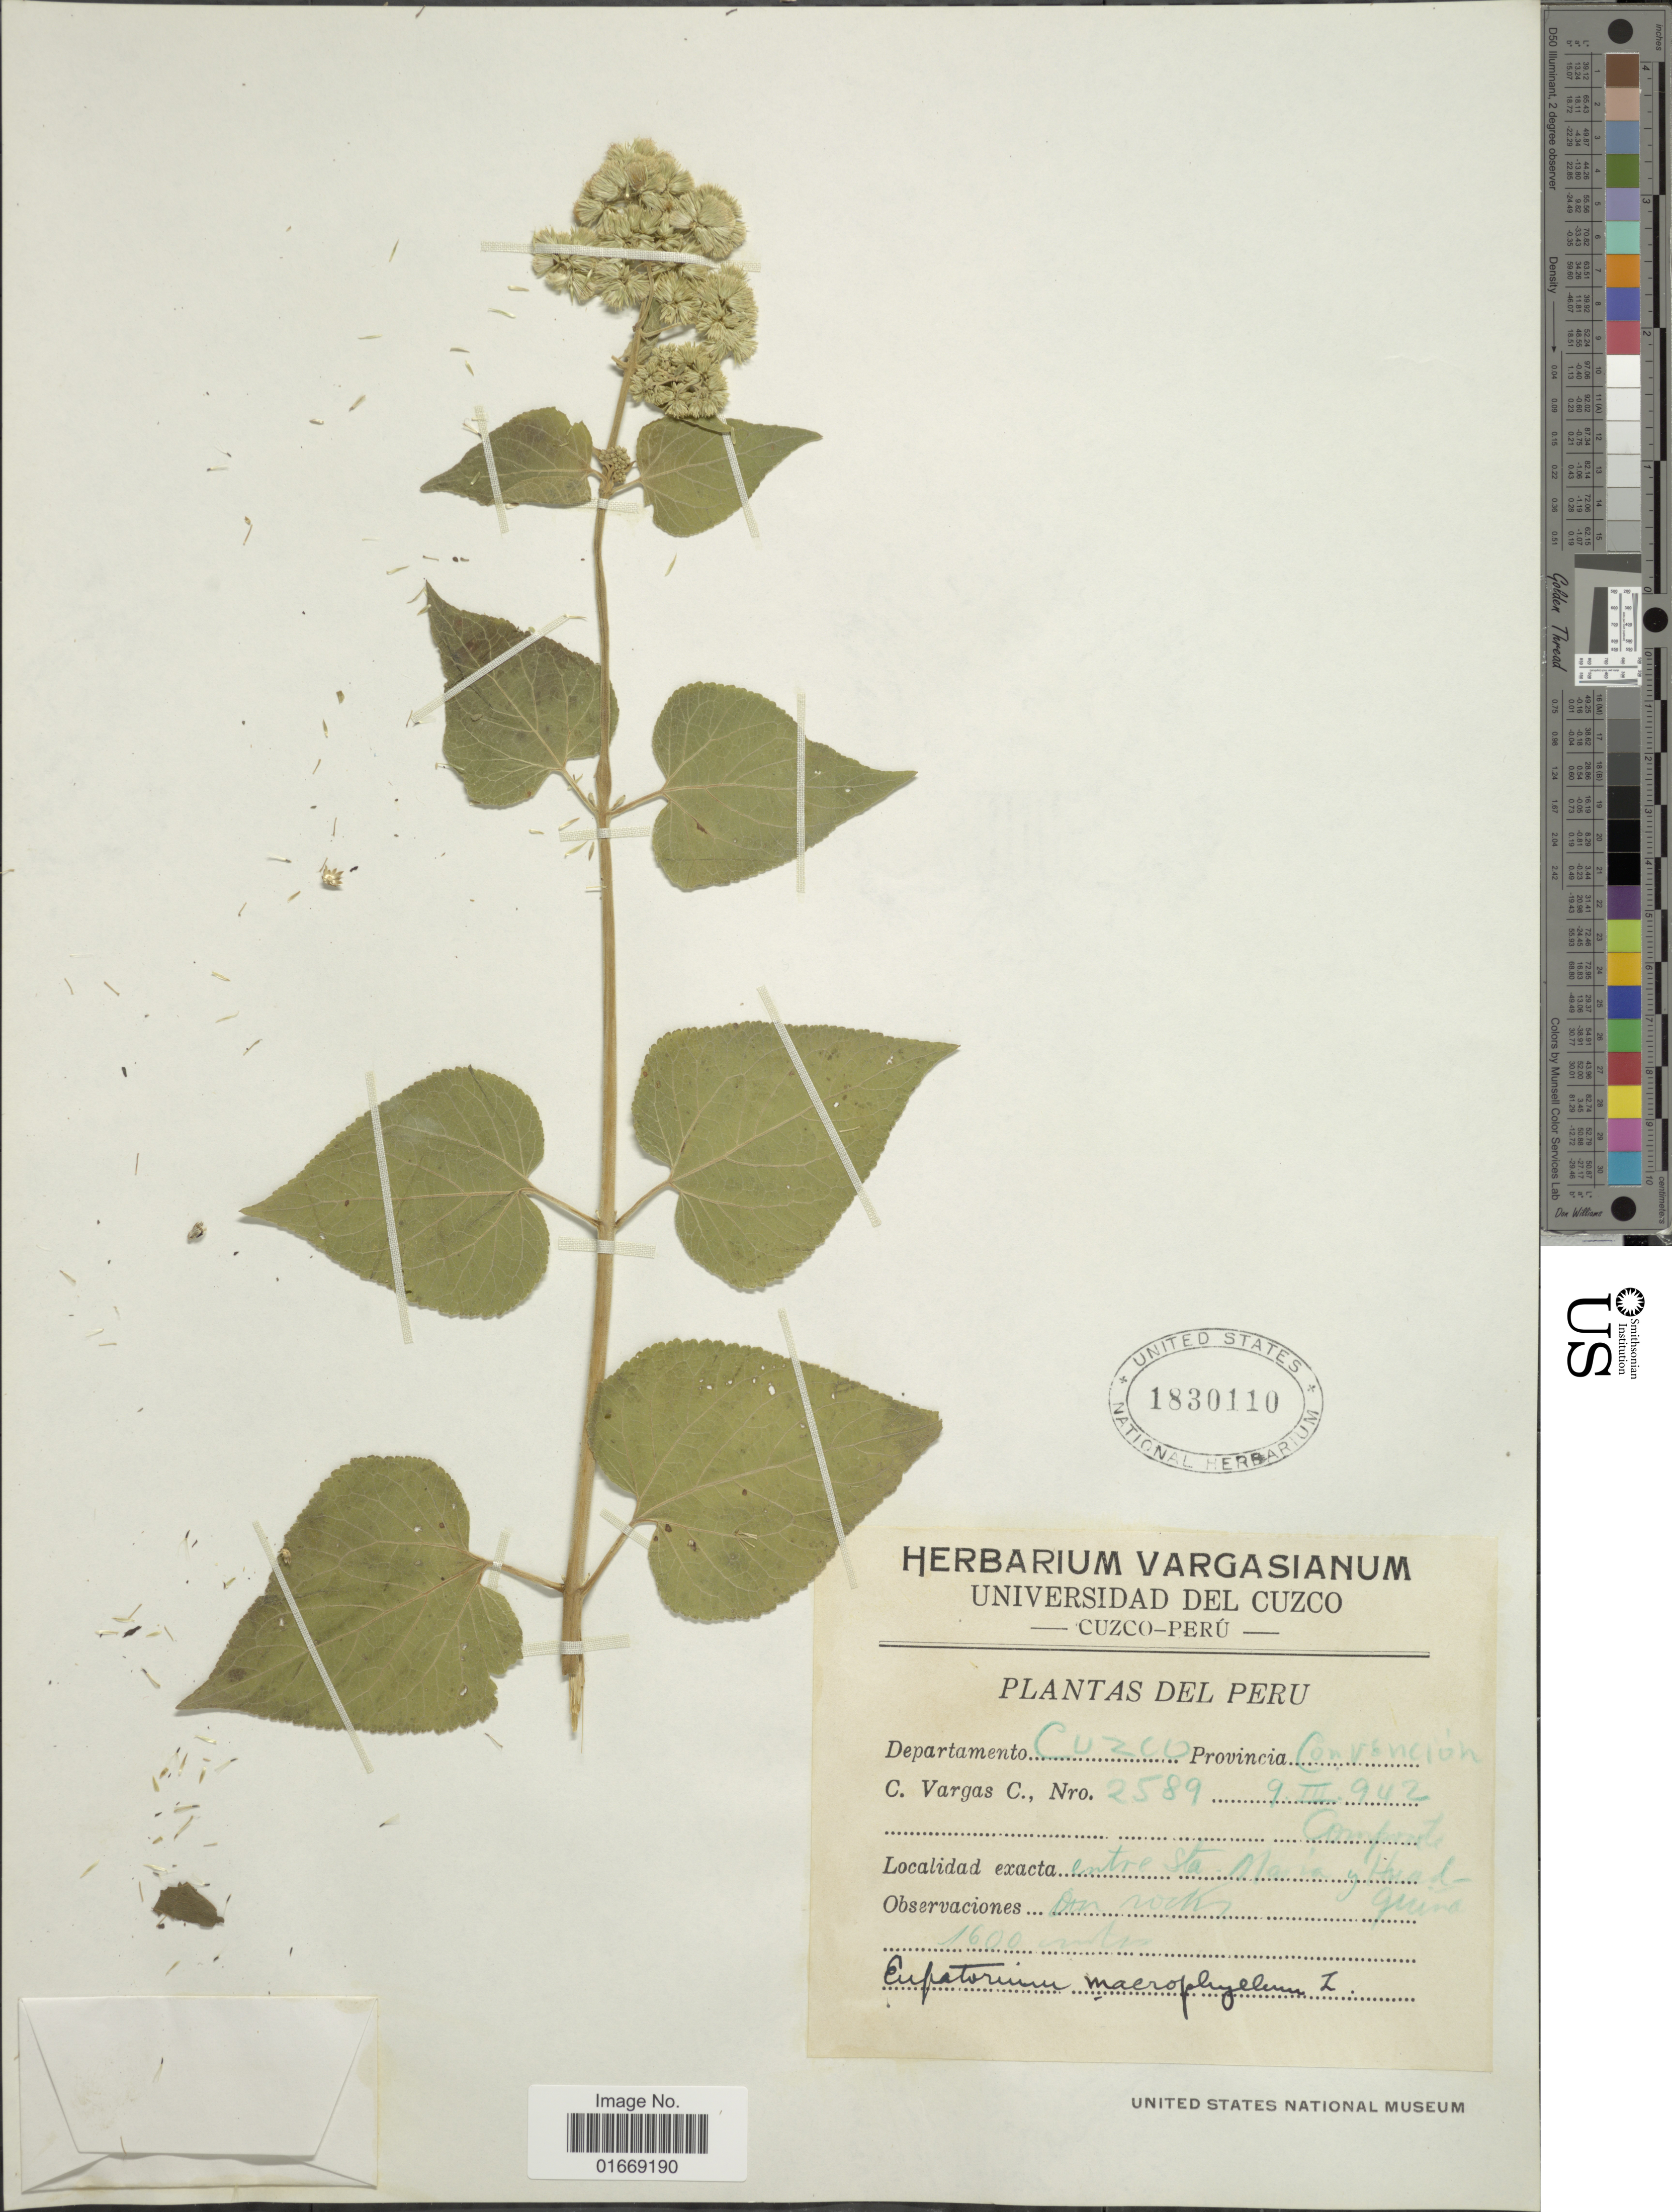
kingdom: Plantae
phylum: Tracheophyta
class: Magnoliopsida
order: Asterales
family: Asteraceae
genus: Hebeclinium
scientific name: Hebeclinium macrophyllum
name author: (L.) DC.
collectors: C. Vargas Calderón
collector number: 2589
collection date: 1942-03-09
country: Peru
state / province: Cusco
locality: Departamento Cuzco. Provincia Convención. Entre Sta. Maria Huadquiña.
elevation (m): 1600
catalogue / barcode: US 1830110